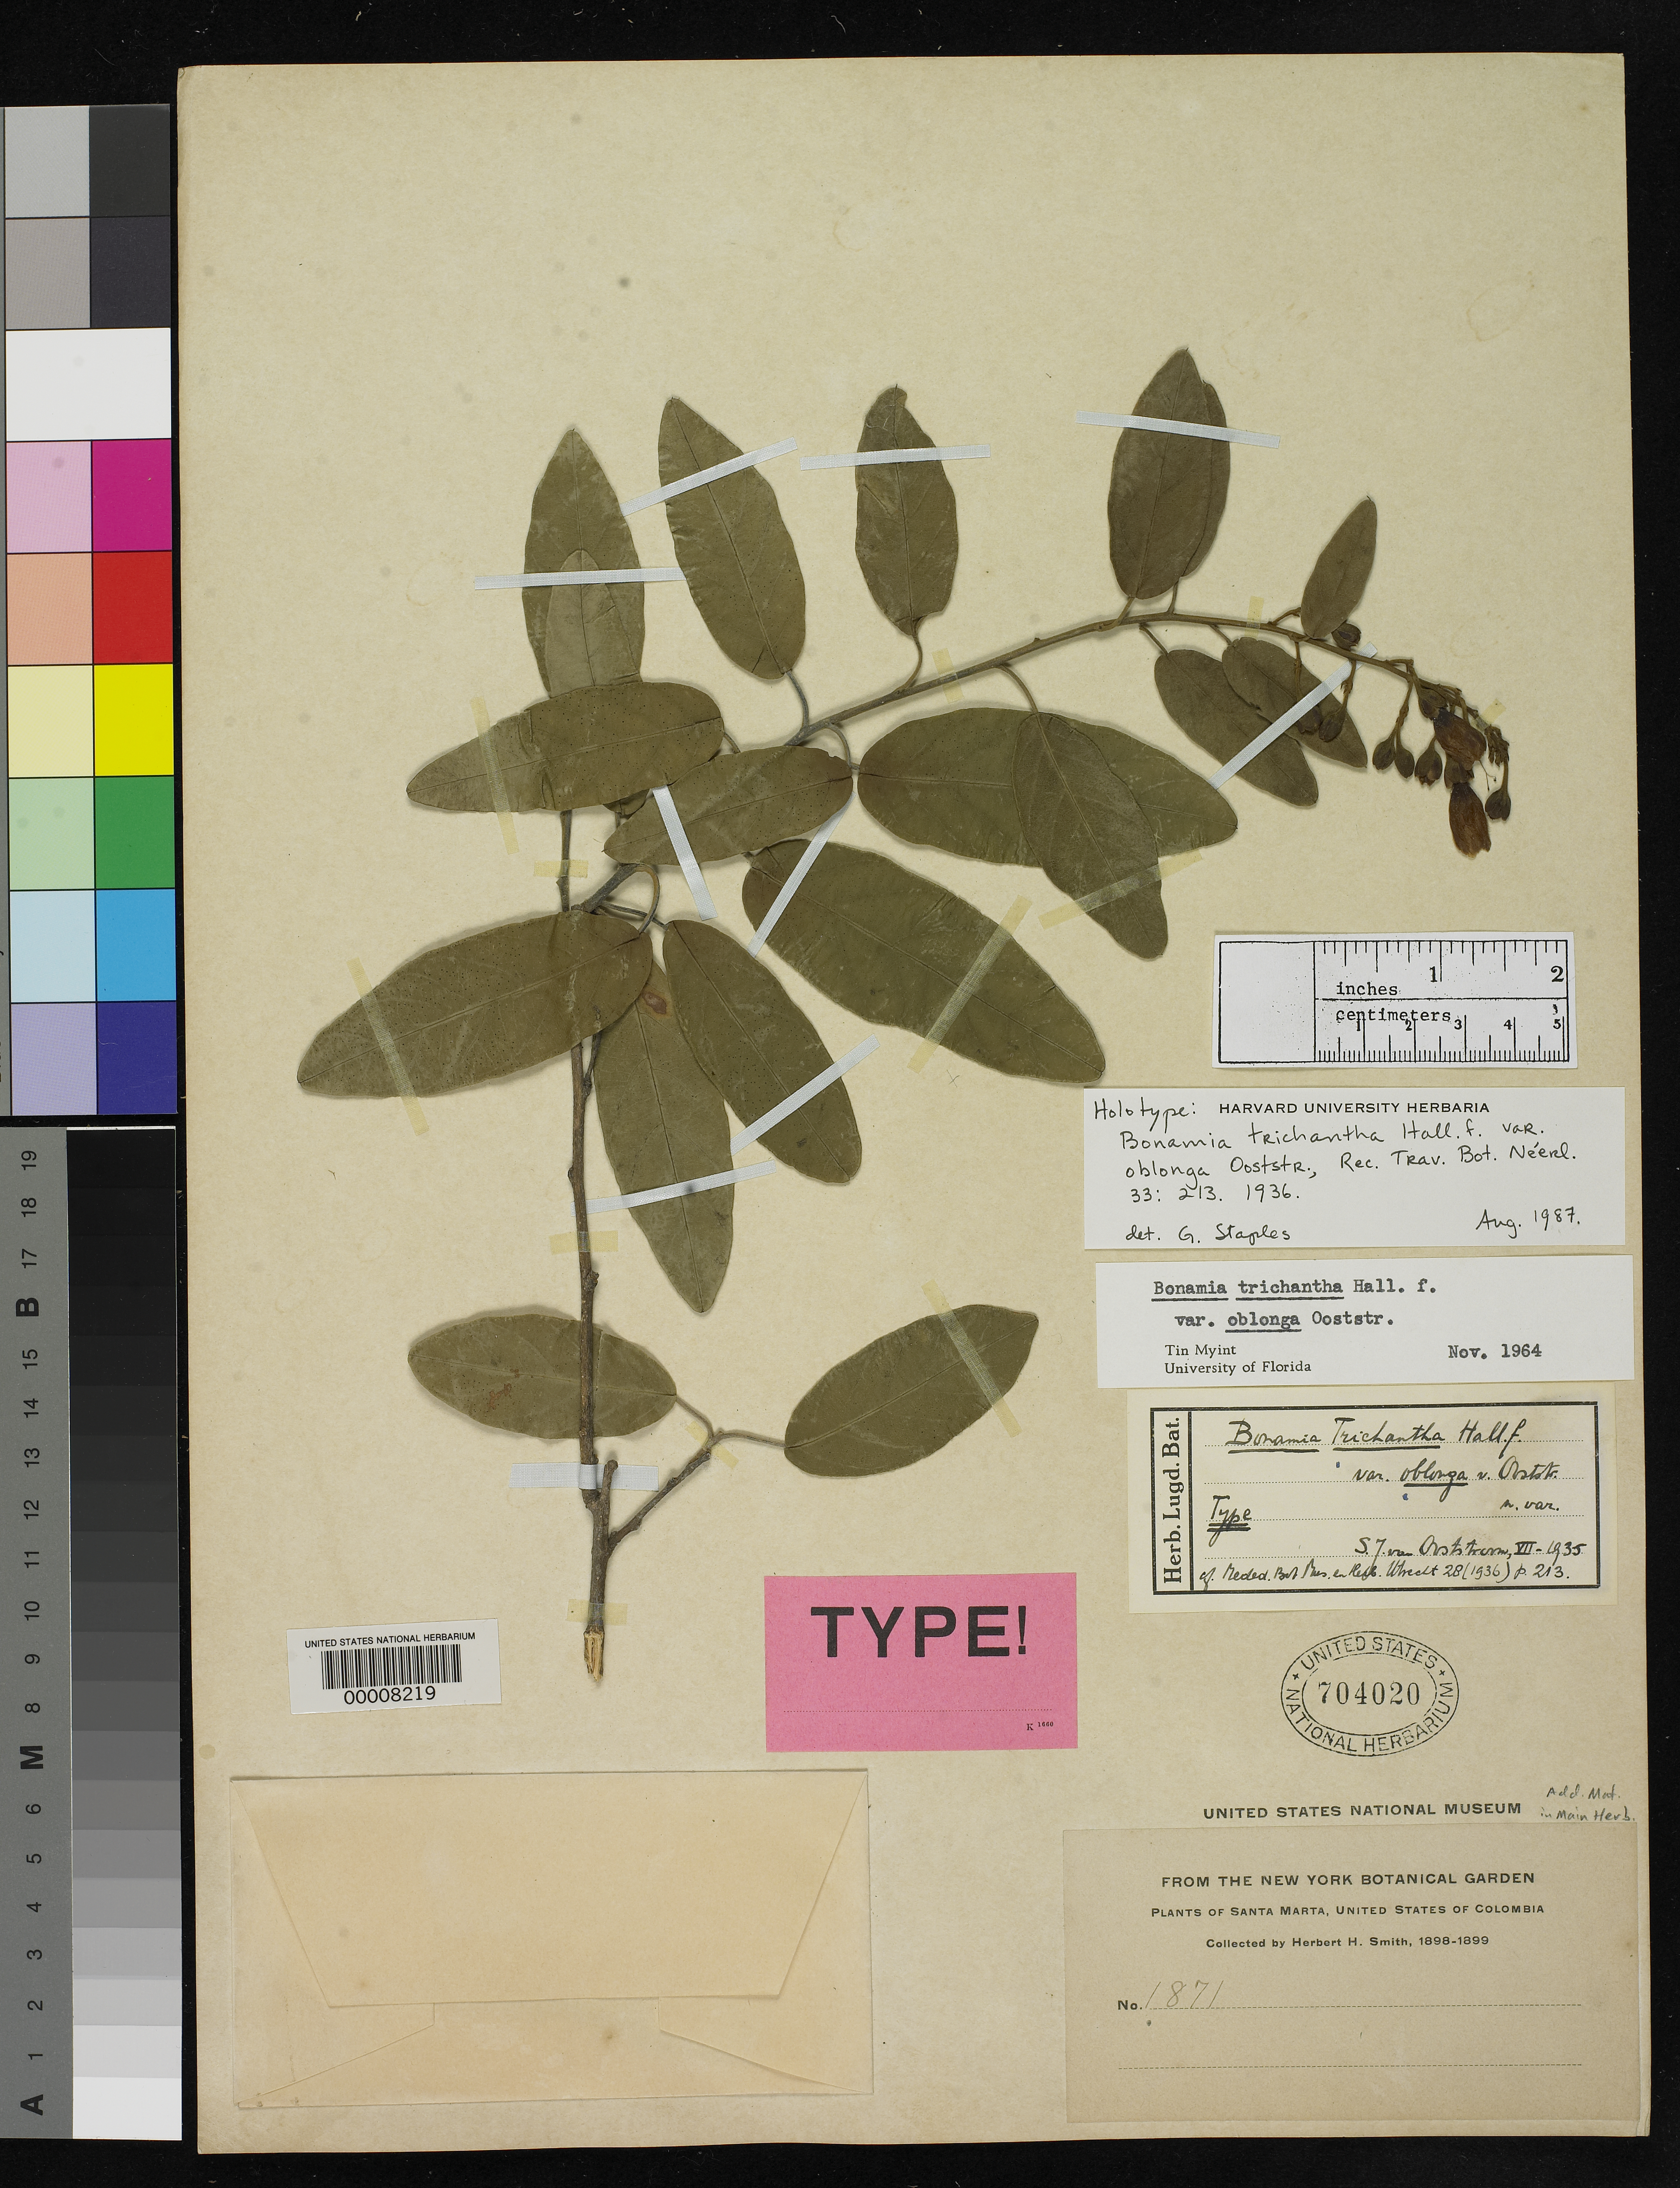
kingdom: Plantae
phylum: Tracheophyta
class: Magnoliopsida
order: Solanales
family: Convolvulaceae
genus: Bonamia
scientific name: Bonamia trichantha var. oblonga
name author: Ooststr.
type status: Holotype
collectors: Herbert H. Smith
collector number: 1871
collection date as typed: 1898 to -- --- 1899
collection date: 1898/1899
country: Colombia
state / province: Magdalena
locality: Santa Marta.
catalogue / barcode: US 704020